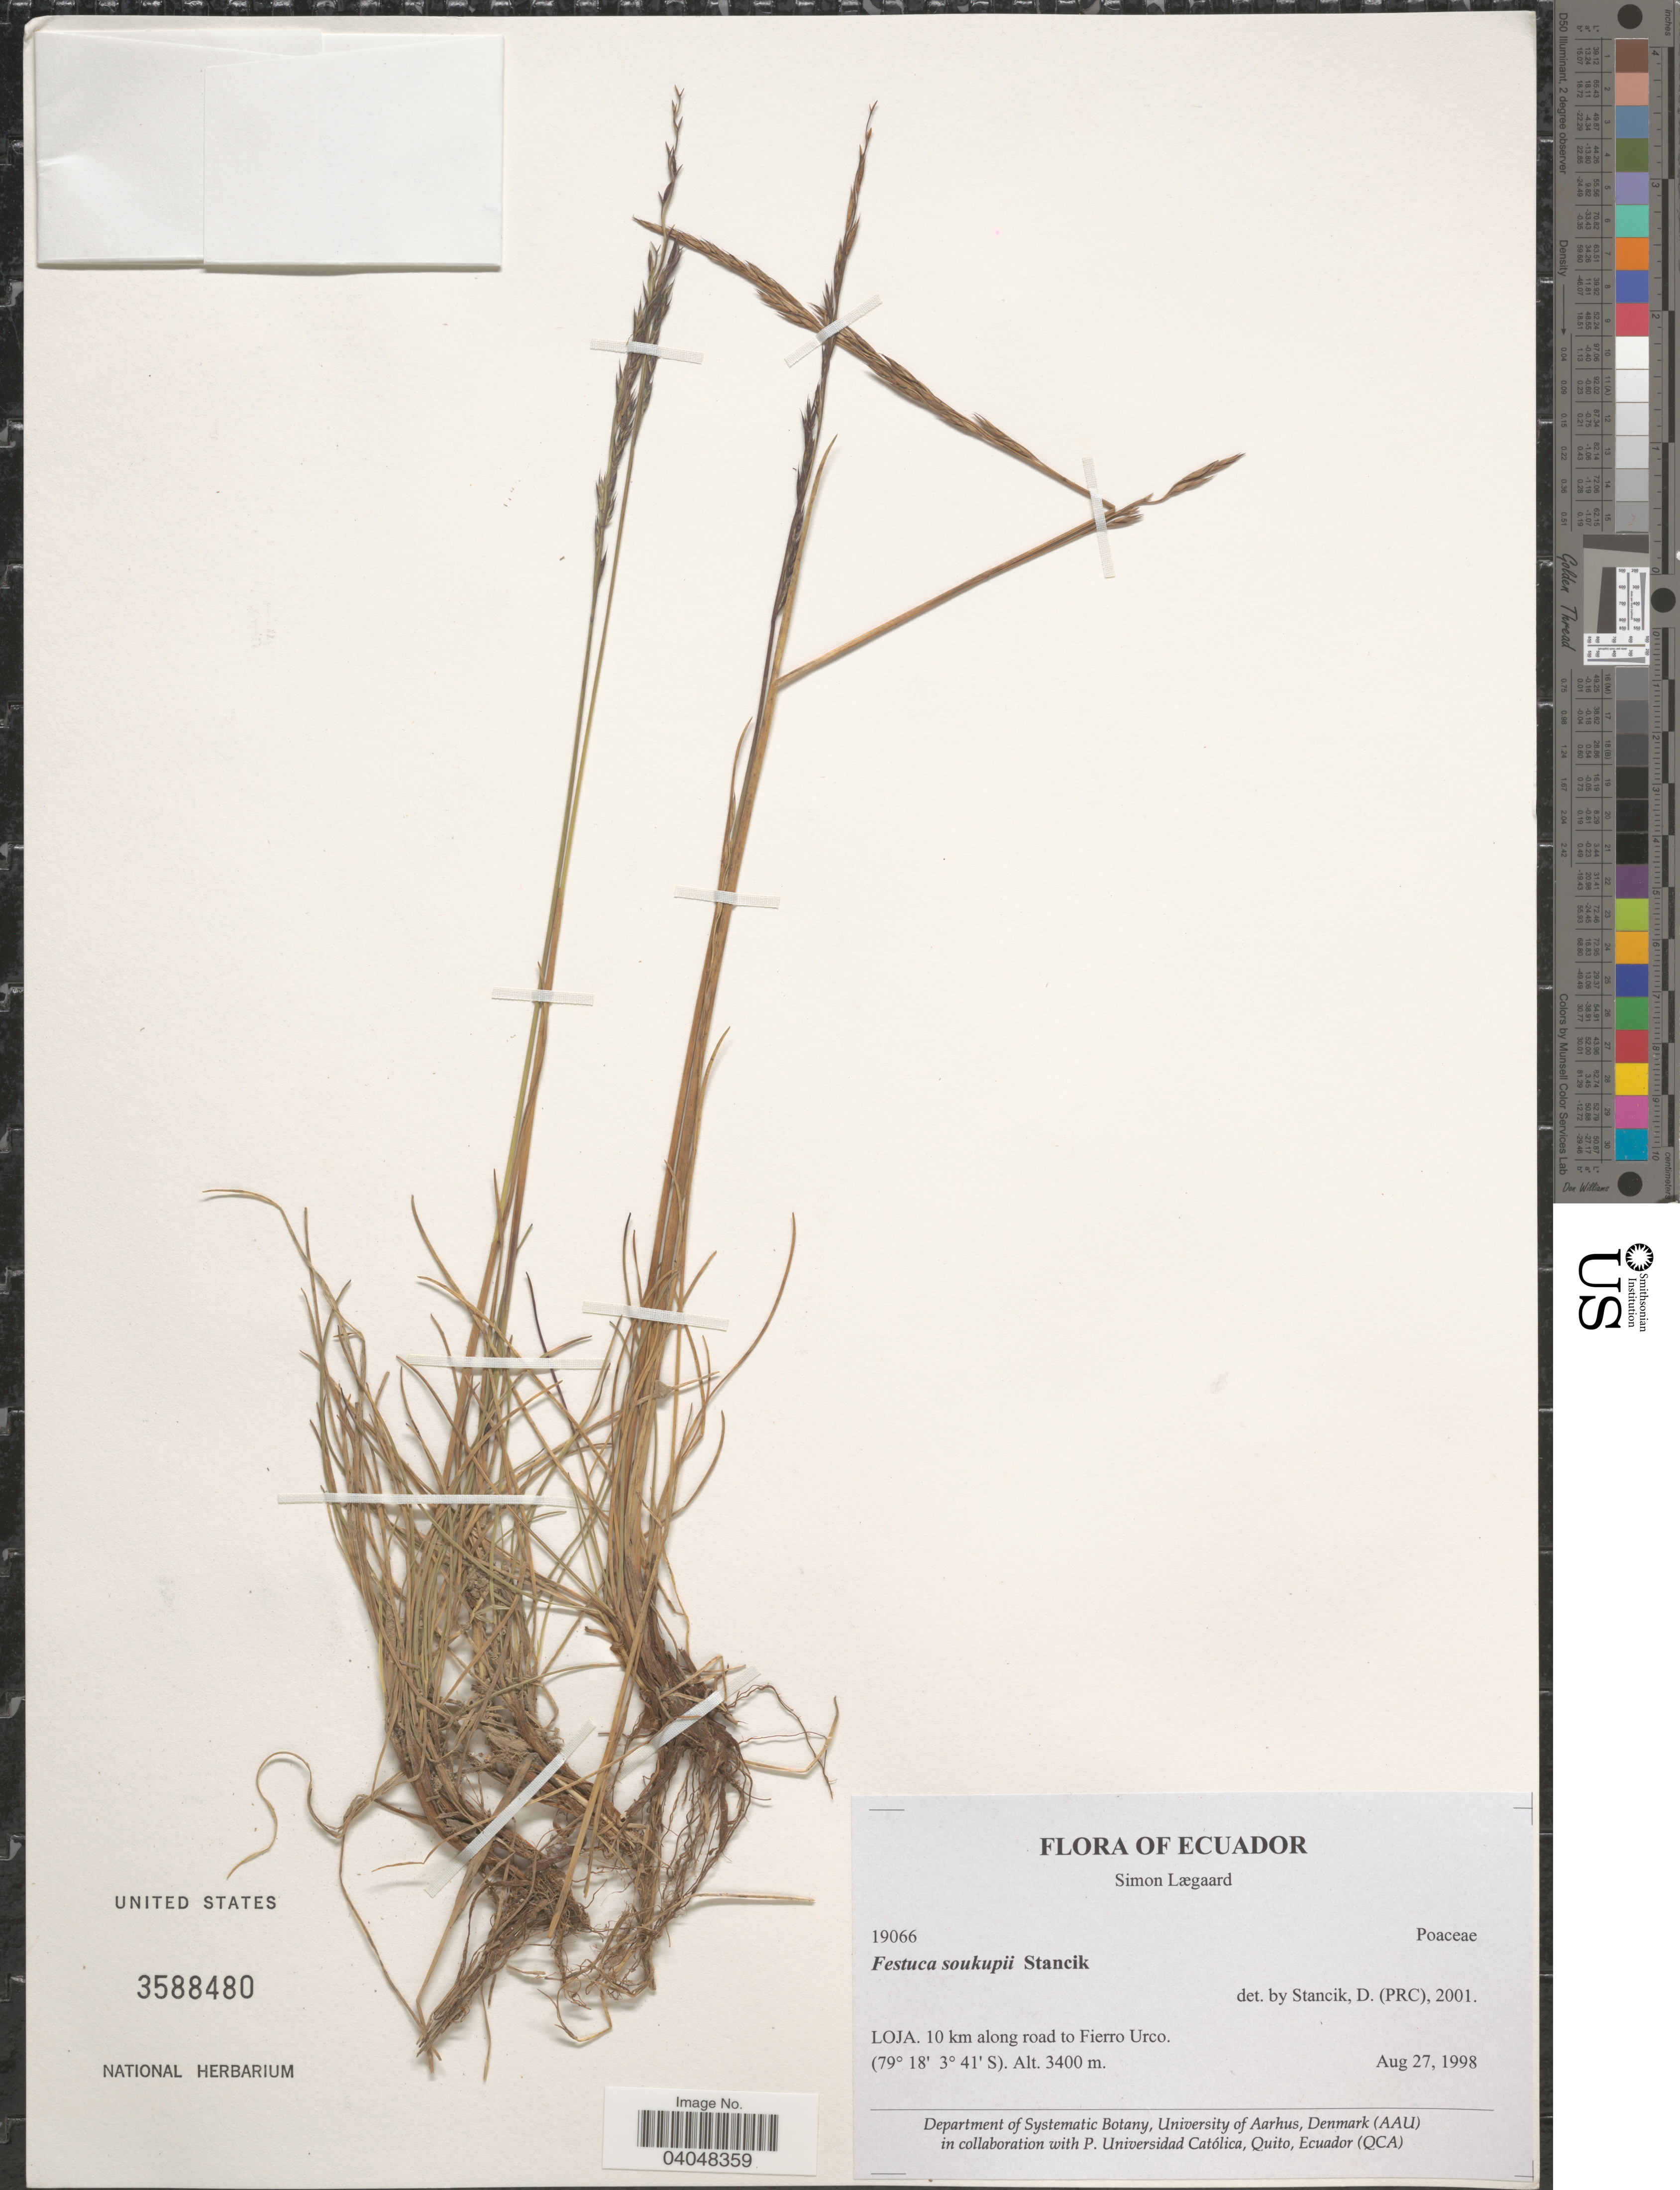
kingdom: Plantae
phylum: Tracheophyta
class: Liliopsida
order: Poales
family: Poaceae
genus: Festuca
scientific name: Festuca soukupii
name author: Stancik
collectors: S. Lægaard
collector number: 19066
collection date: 1998-08-27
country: Ecuador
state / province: Loja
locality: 10 km along road to Fierro Urco.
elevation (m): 3400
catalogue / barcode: US 3588480